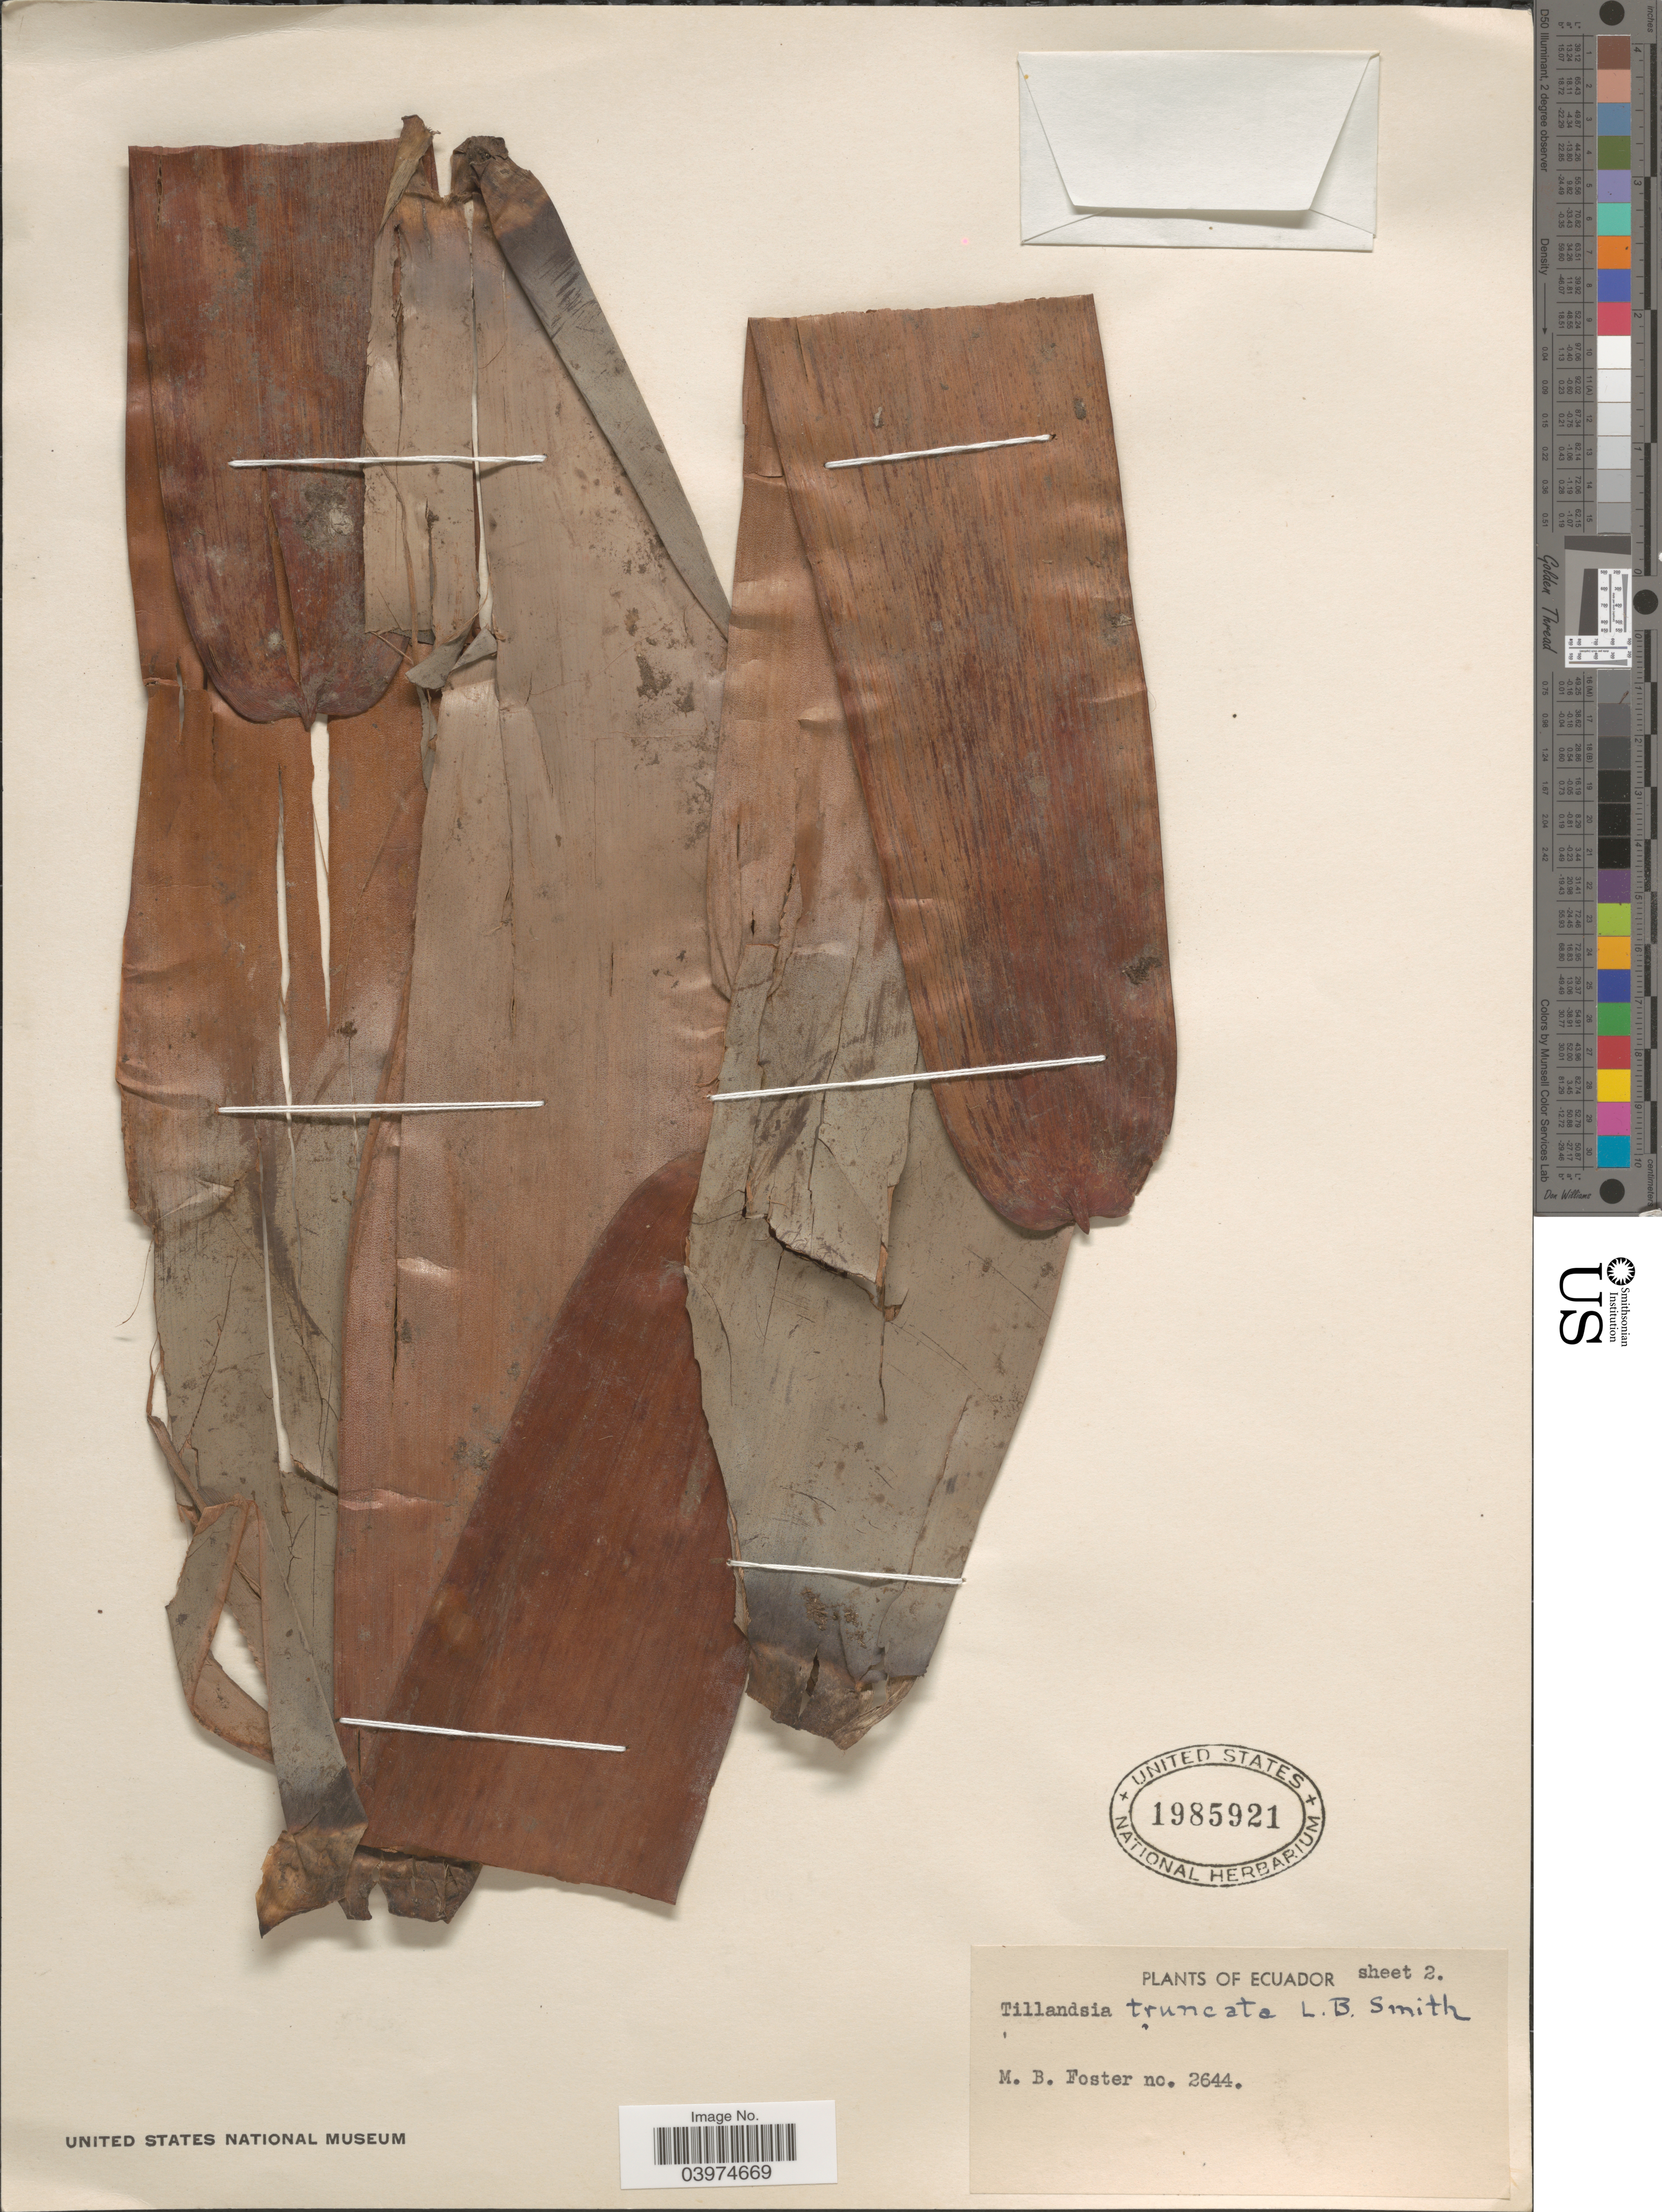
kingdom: Plantae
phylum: Tracheophyta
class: Liliopsida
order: Poales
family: Bromeliaceae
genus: Tillandsia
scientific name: Tillandsia truncata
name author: L.B. Sm.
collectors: M. B. Foster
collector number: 2644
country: Ecuador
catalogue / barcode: US 1985921